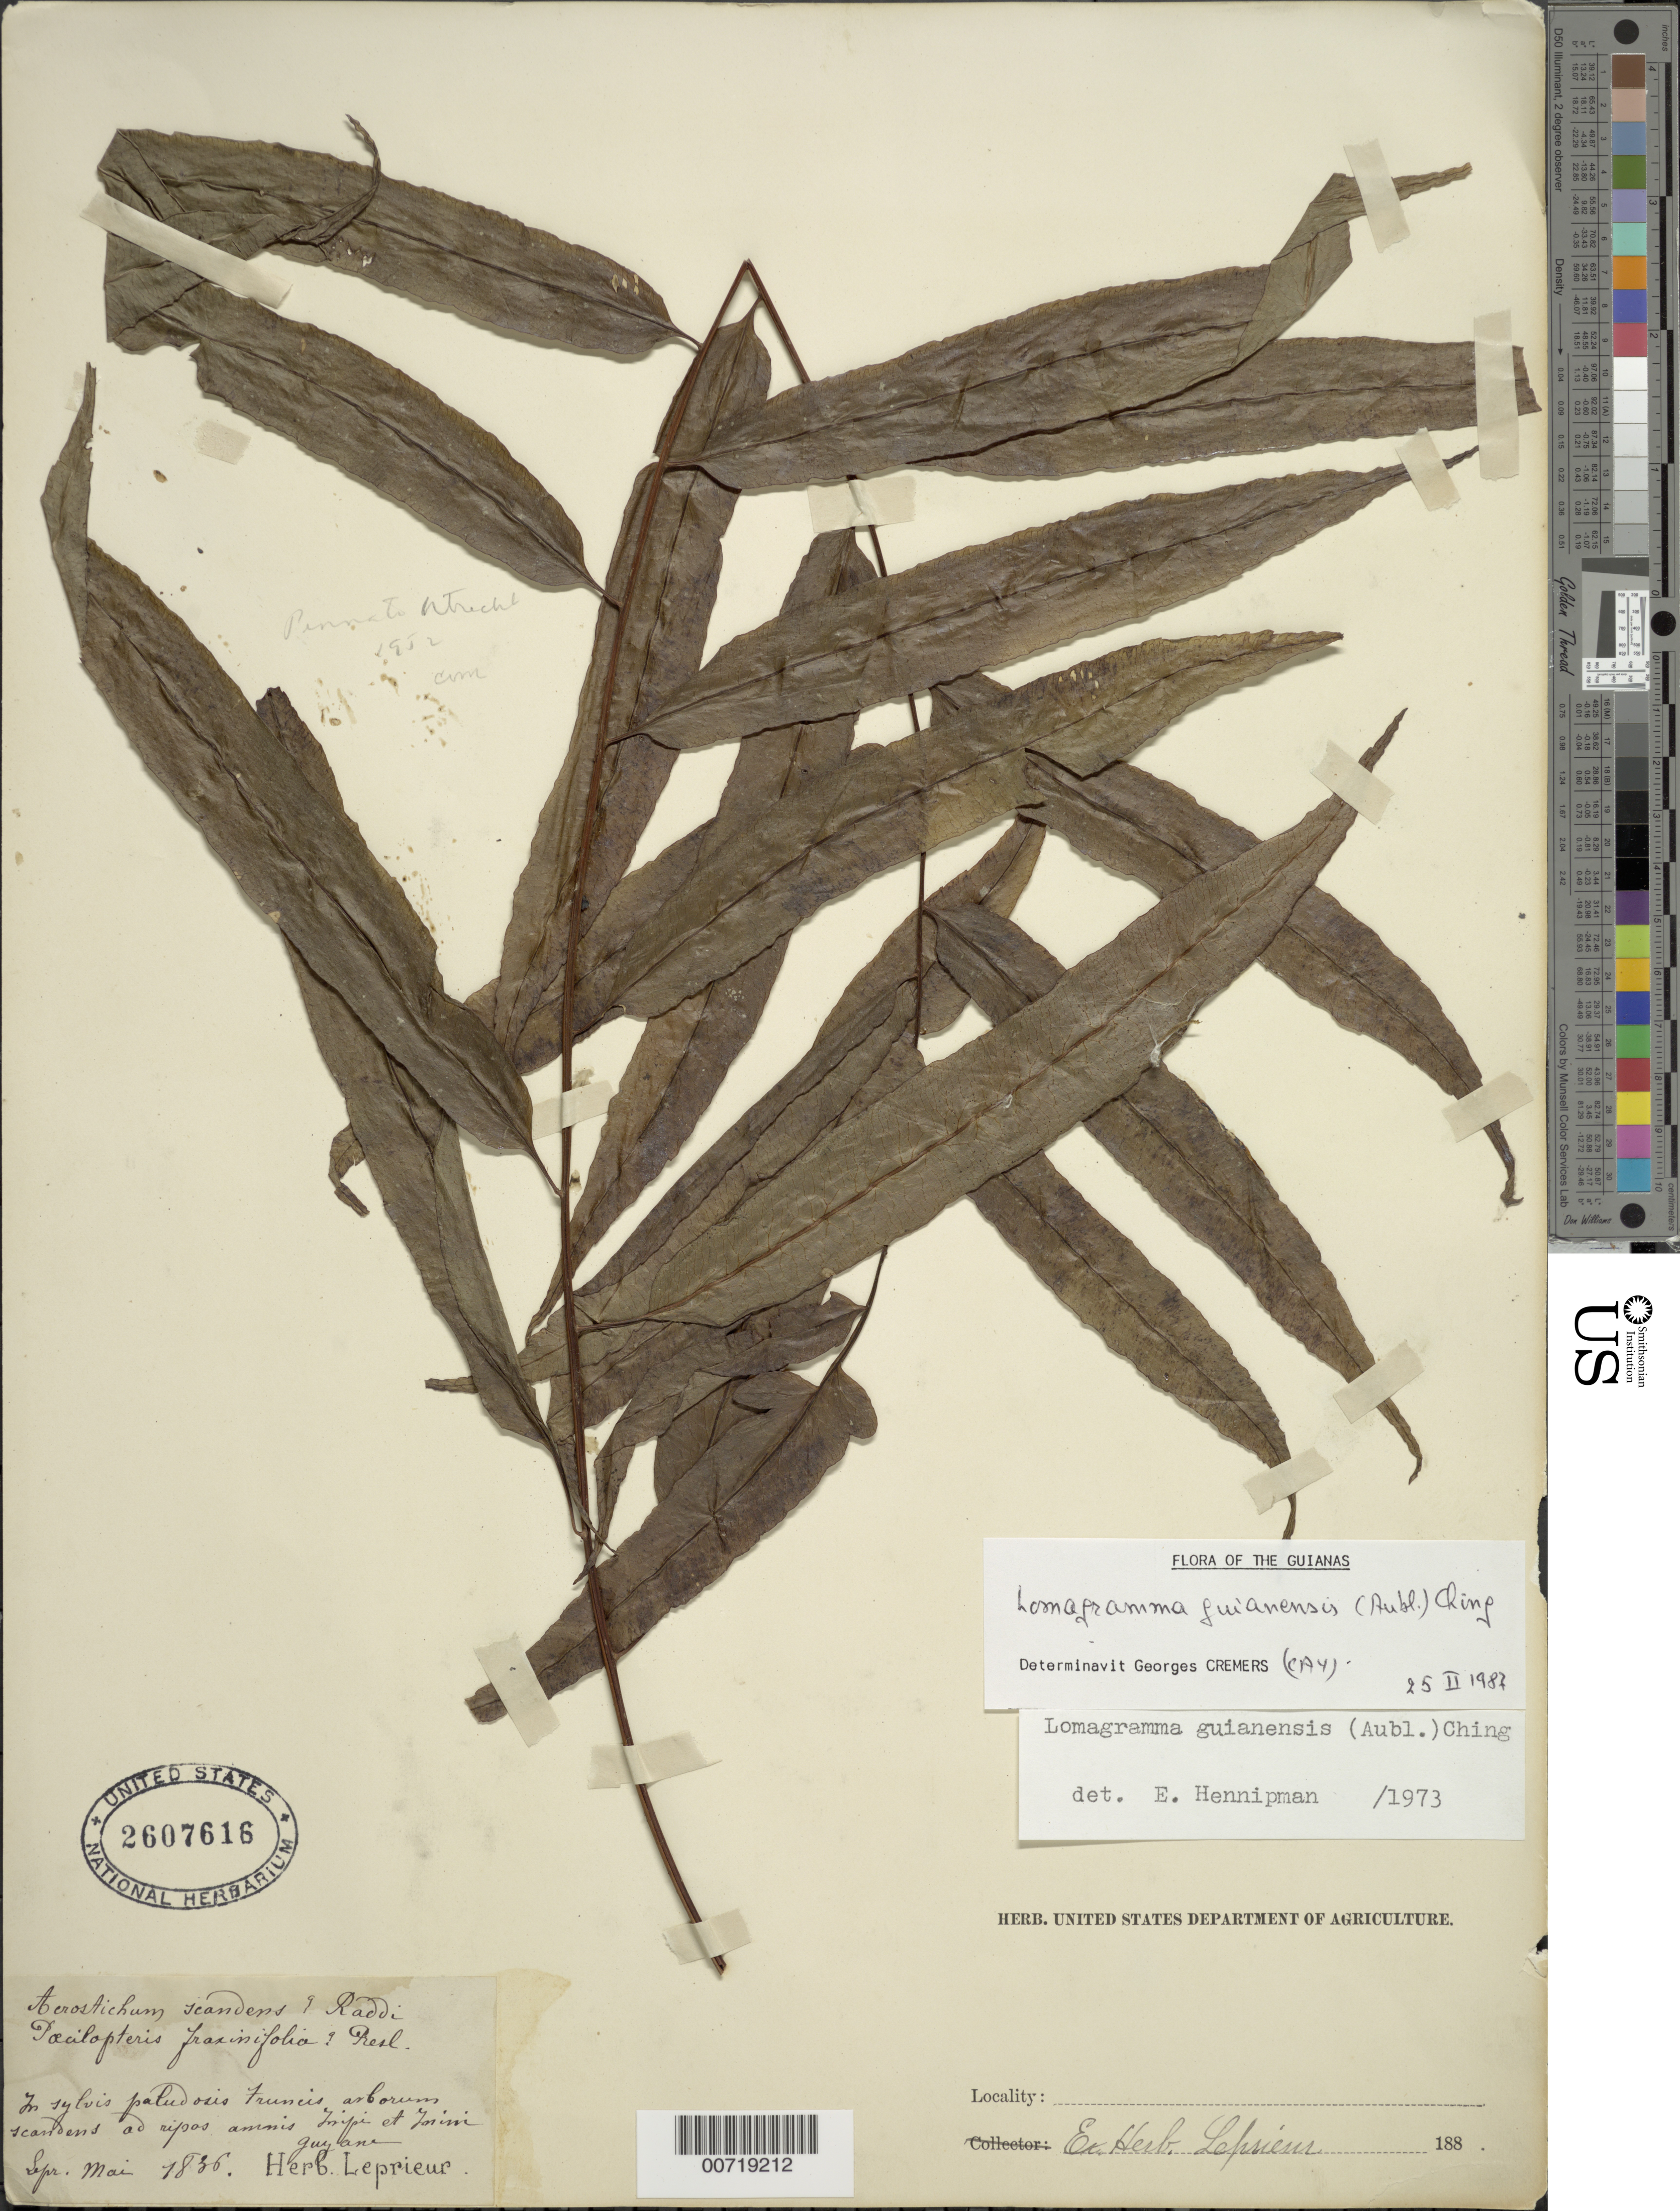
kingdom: Plantae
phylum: Tracheophyta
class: Polypodiopsida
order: Polypodiales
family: Dryopteridaceae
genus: Mickelia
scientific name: Mickelia guianensis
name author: (Aubl.) R.C. Moran et al.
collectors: F. M. R. Leprieur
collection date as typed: May 1836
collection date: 1836-05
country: French Guiana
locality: Inipi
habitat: In sylvis paludosis Fruncis arborum scandens ad ripas amnis Inipi et Inini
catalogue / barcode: US 2607616